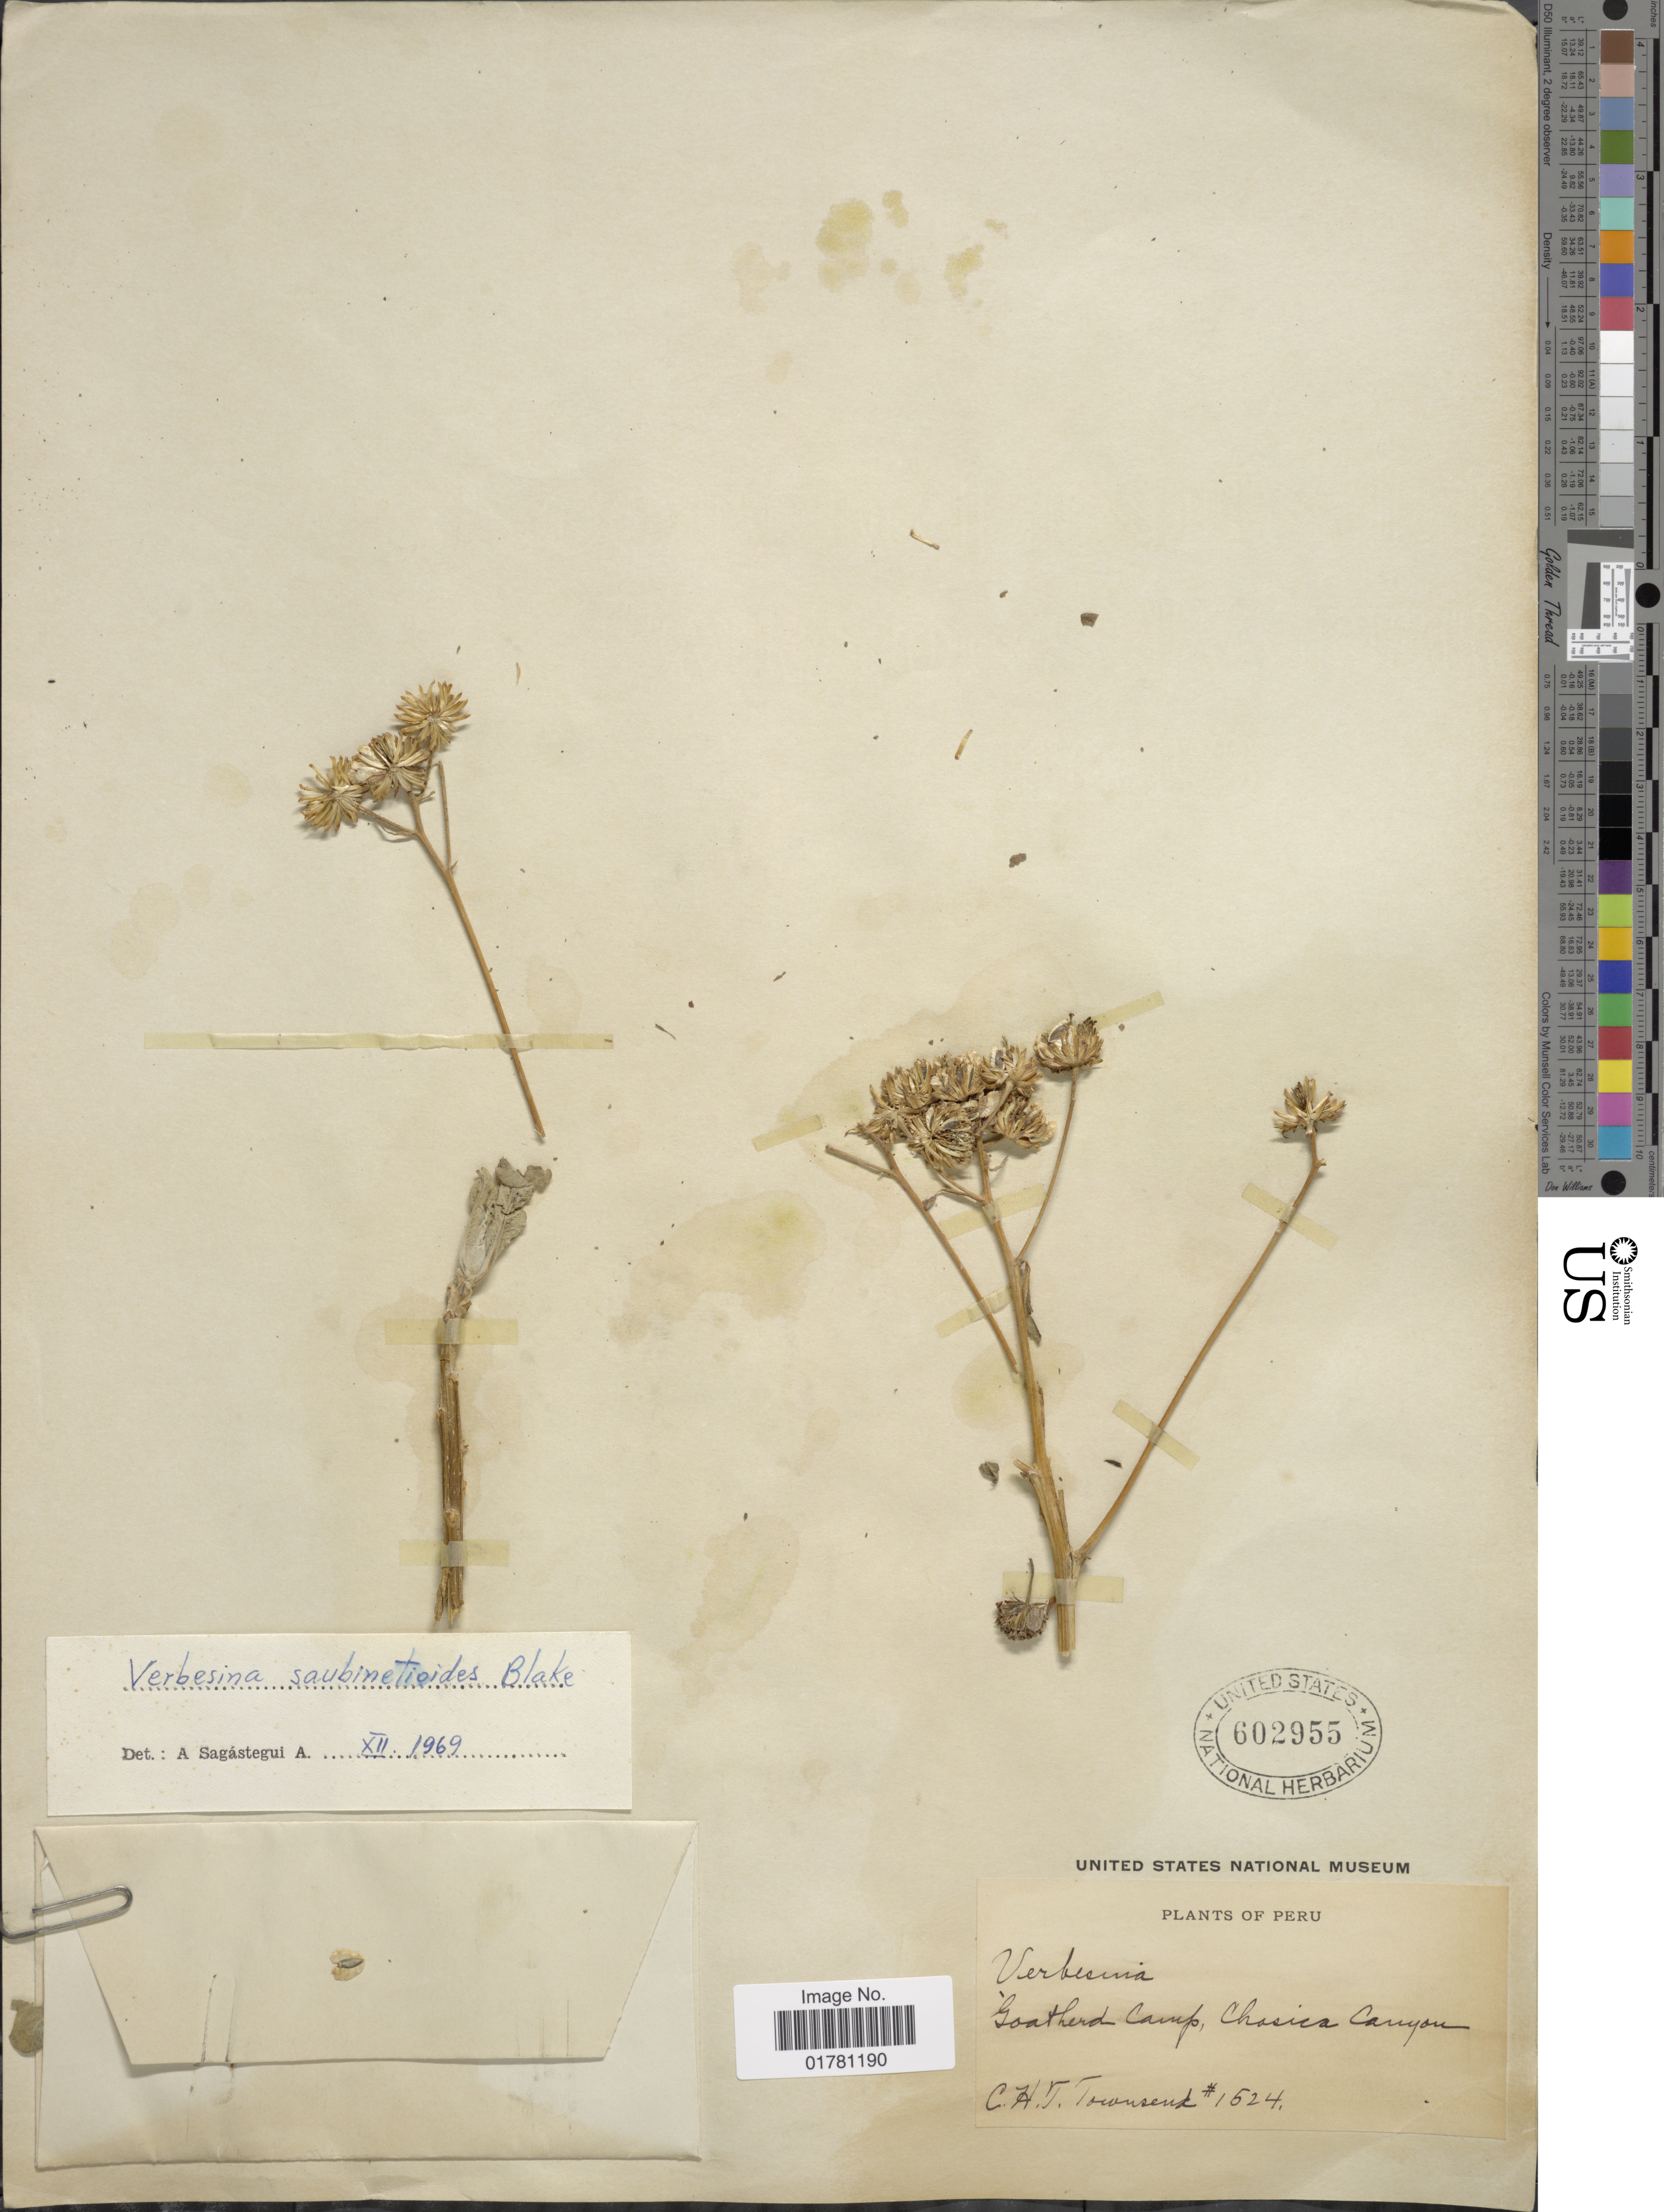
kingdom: Plantae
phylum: Tracheophyta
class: Magnoliopsida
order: Asterales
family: Asteraceae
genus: Verbesina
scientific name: Verbesina saubinetioides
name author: S.F. Blake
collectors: C. H. T. Townsend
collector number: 1524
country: Peru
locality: Goatherd Camp, Chasica Canyon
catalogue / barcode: US 602955